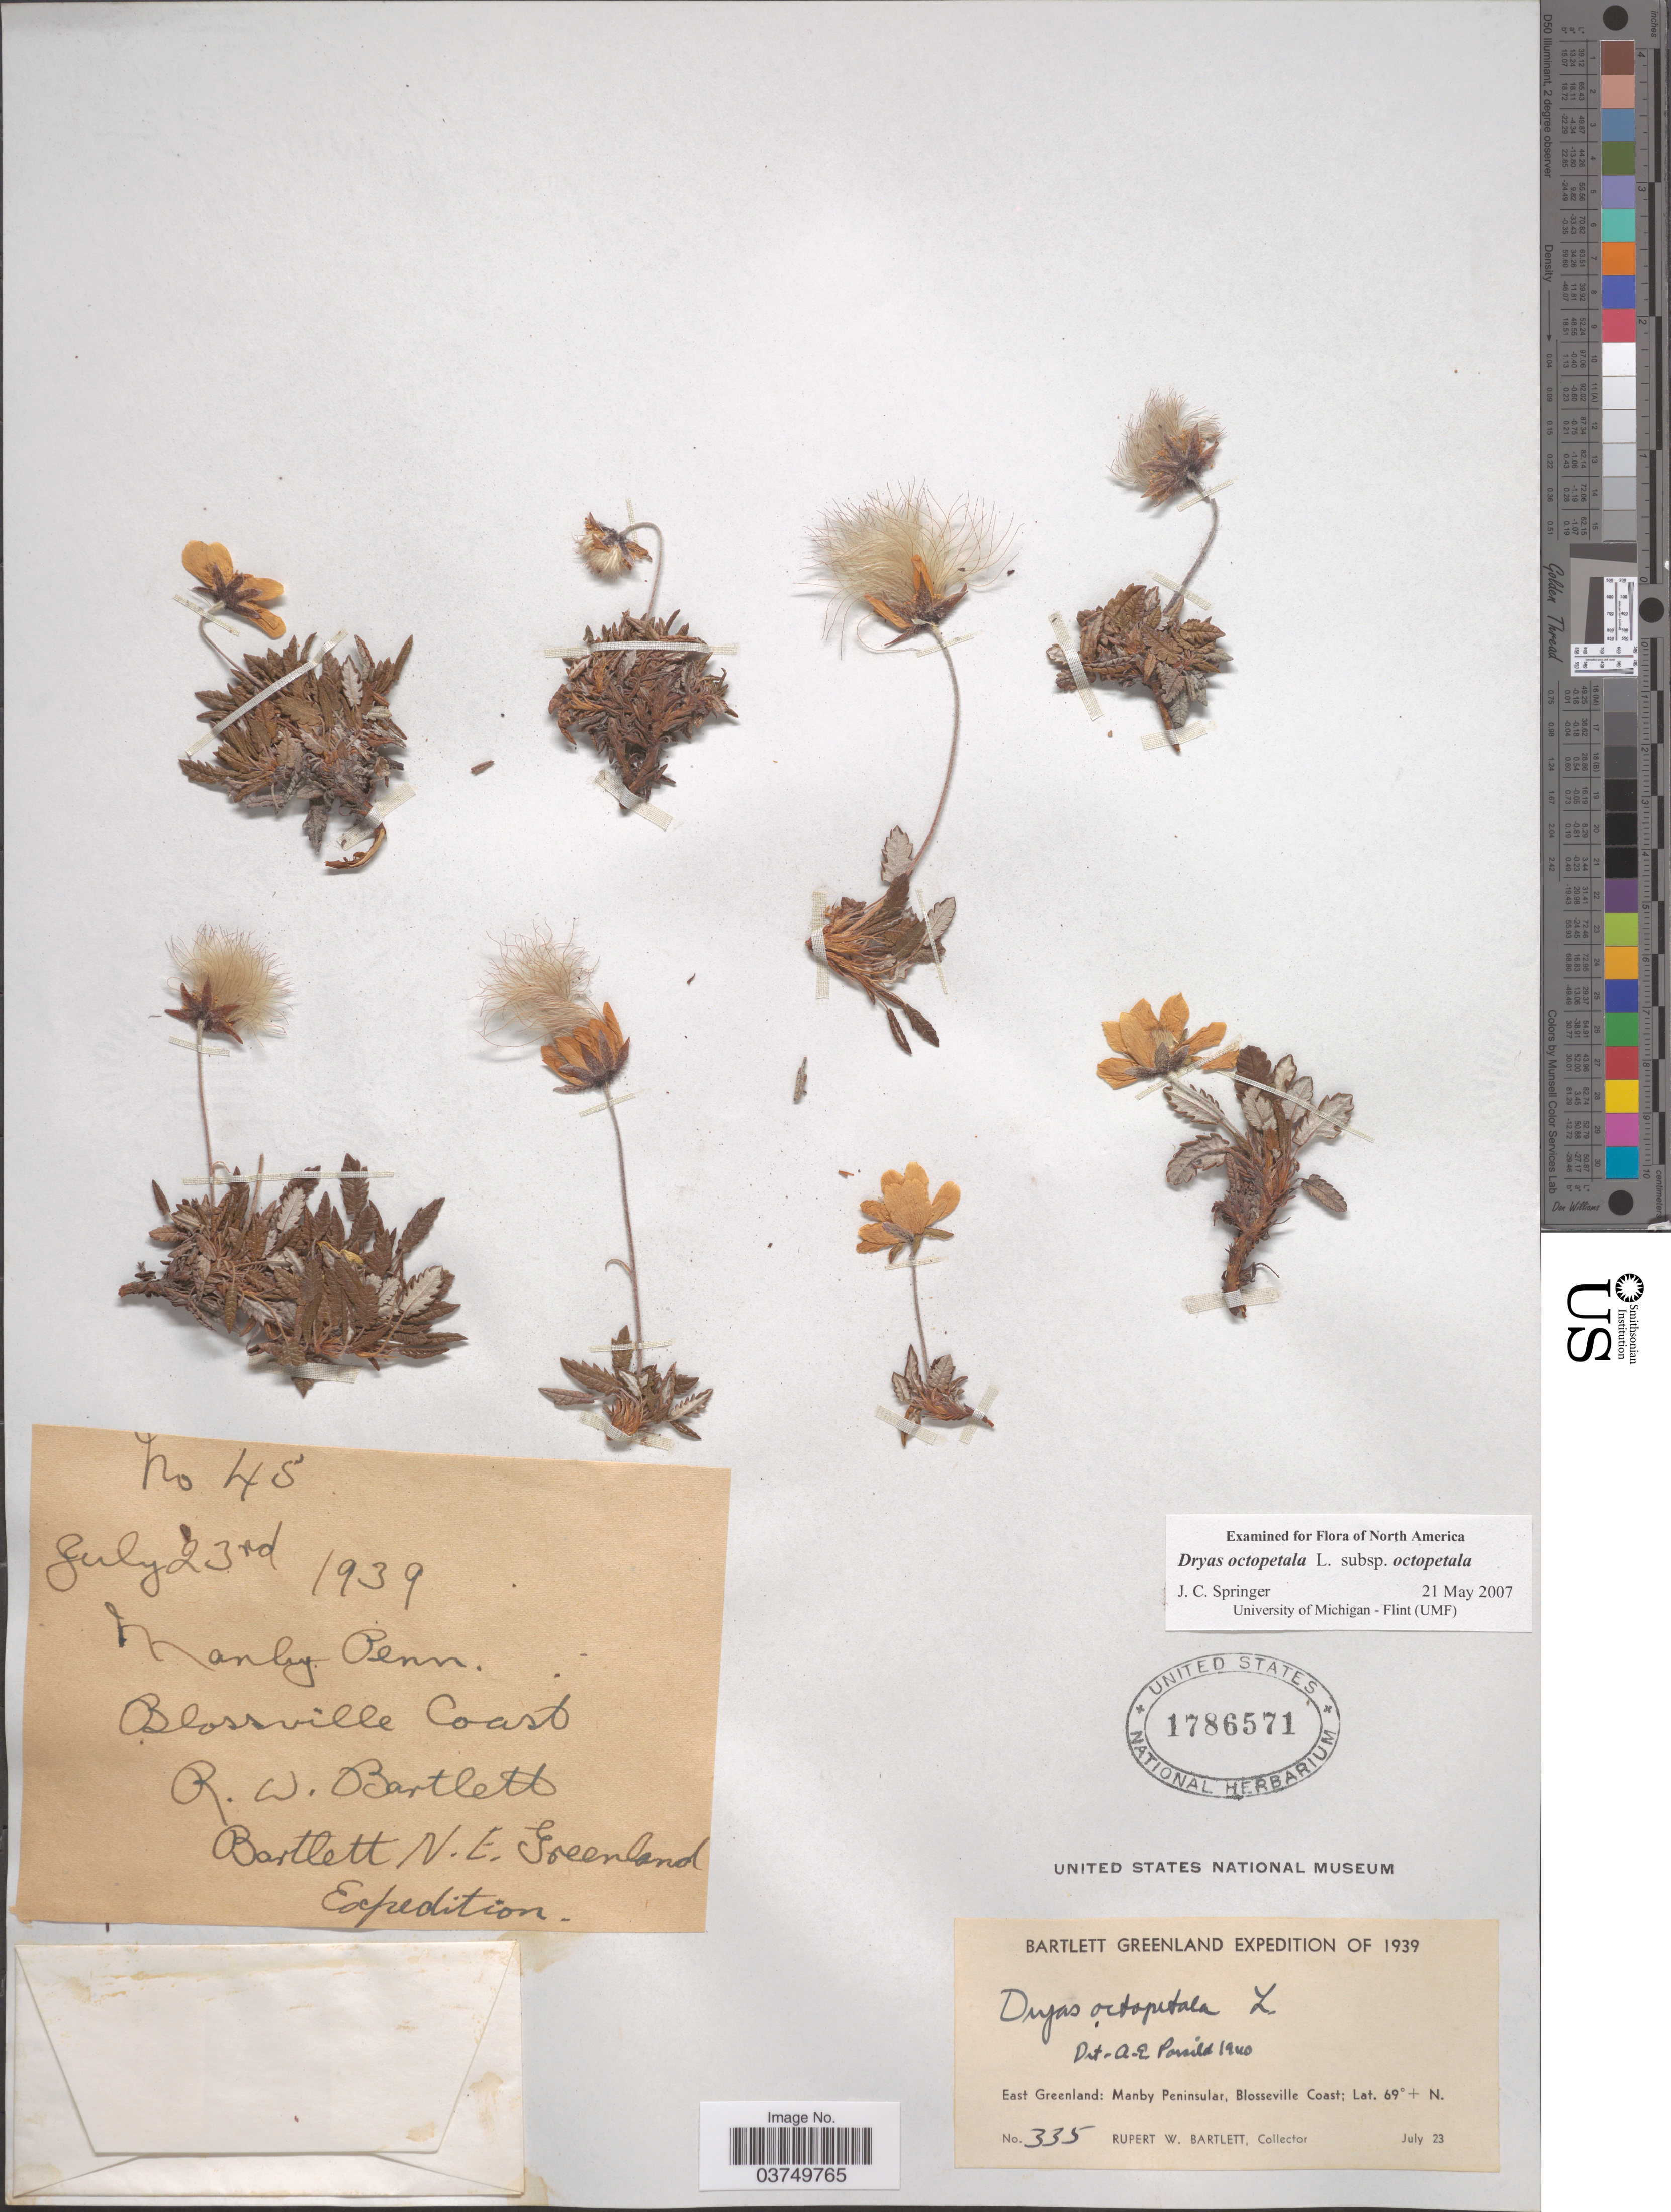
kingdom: Plantae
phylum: Tracheophyta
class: Magnoliopsida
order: Rosales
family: Rosaceae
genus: Dryas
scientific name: Dryas octopetala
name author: L.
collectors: R. W. Bartlett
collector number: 45/335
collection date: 1939-07-23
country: Greenland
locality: N. East Greenland: Manby Peninsular, Blosseville Coast.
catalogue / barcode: US 1786571